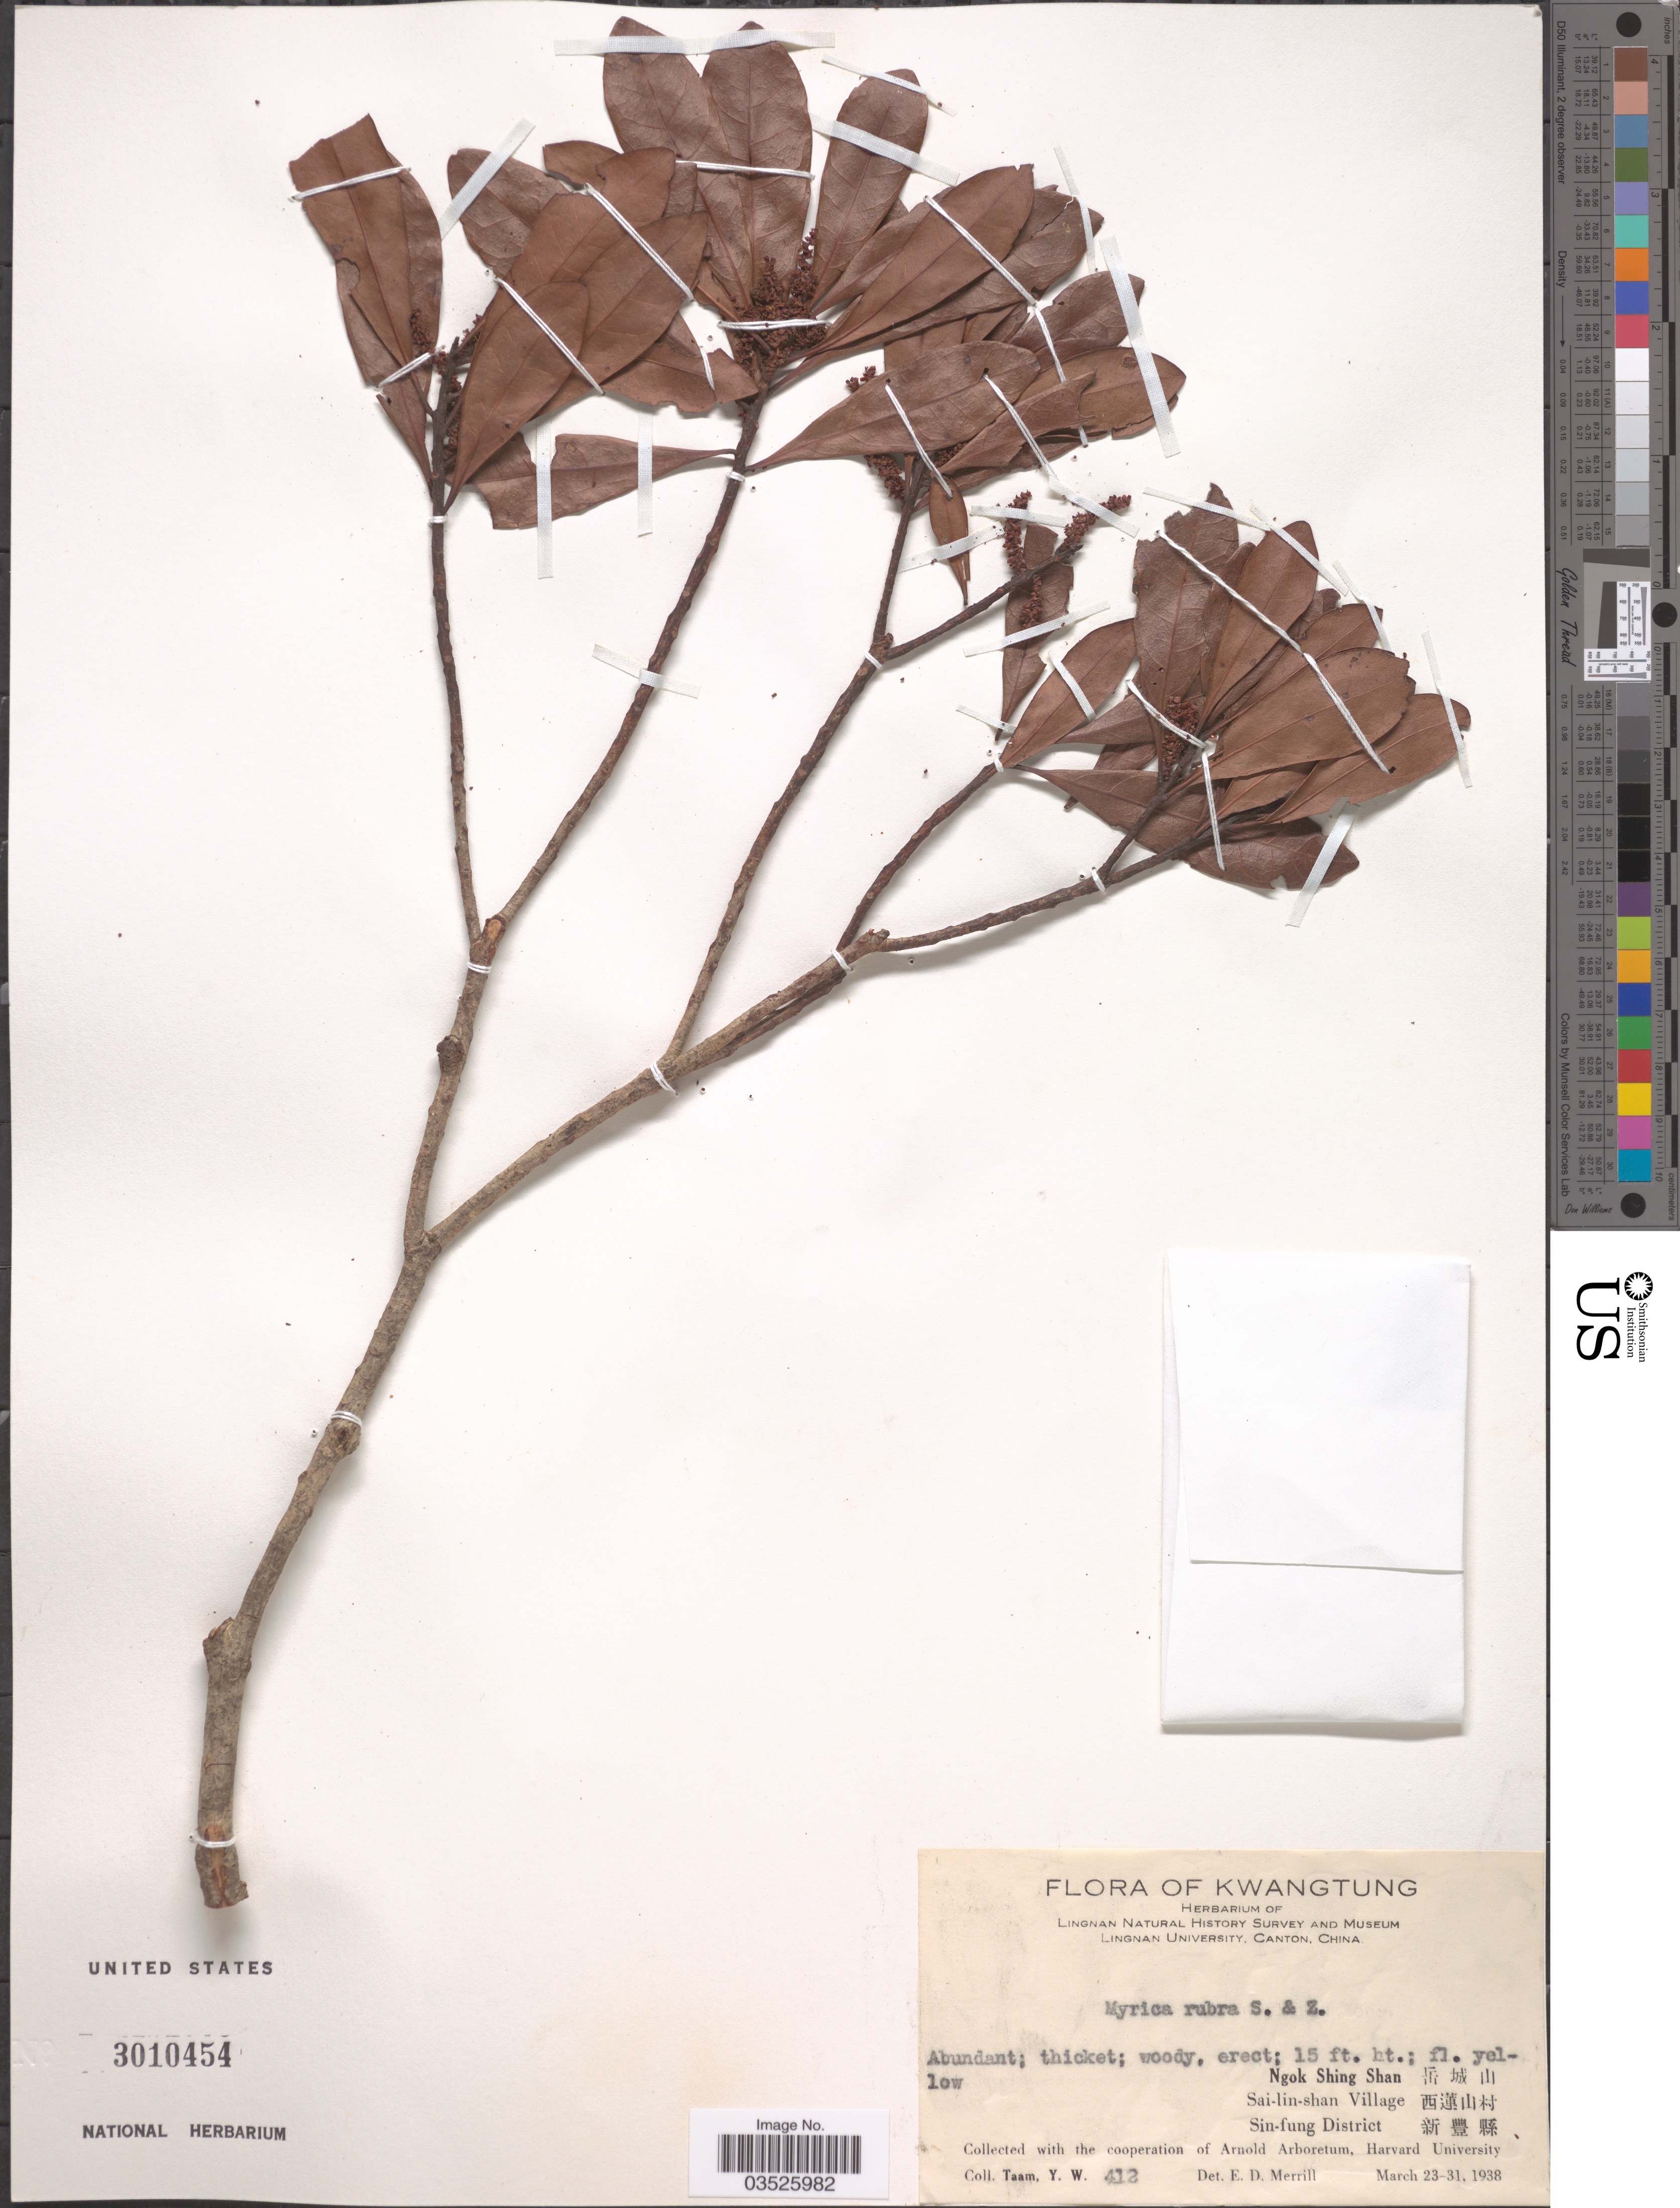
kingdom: Plantae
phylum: Tracheophyta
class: Magnoliopsida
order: Fagales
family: Myricaceae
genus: Morella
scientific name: Morella rubra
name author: Lour.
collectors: Y. W. Taam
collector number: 412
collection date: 1938-03-23/1938-03-31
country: China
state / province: Guangdong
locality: Kwangtung. Ngok Shing Shan X. Sai-lin-shan Village X. Sin-fung District X.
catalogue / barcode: US 3010454